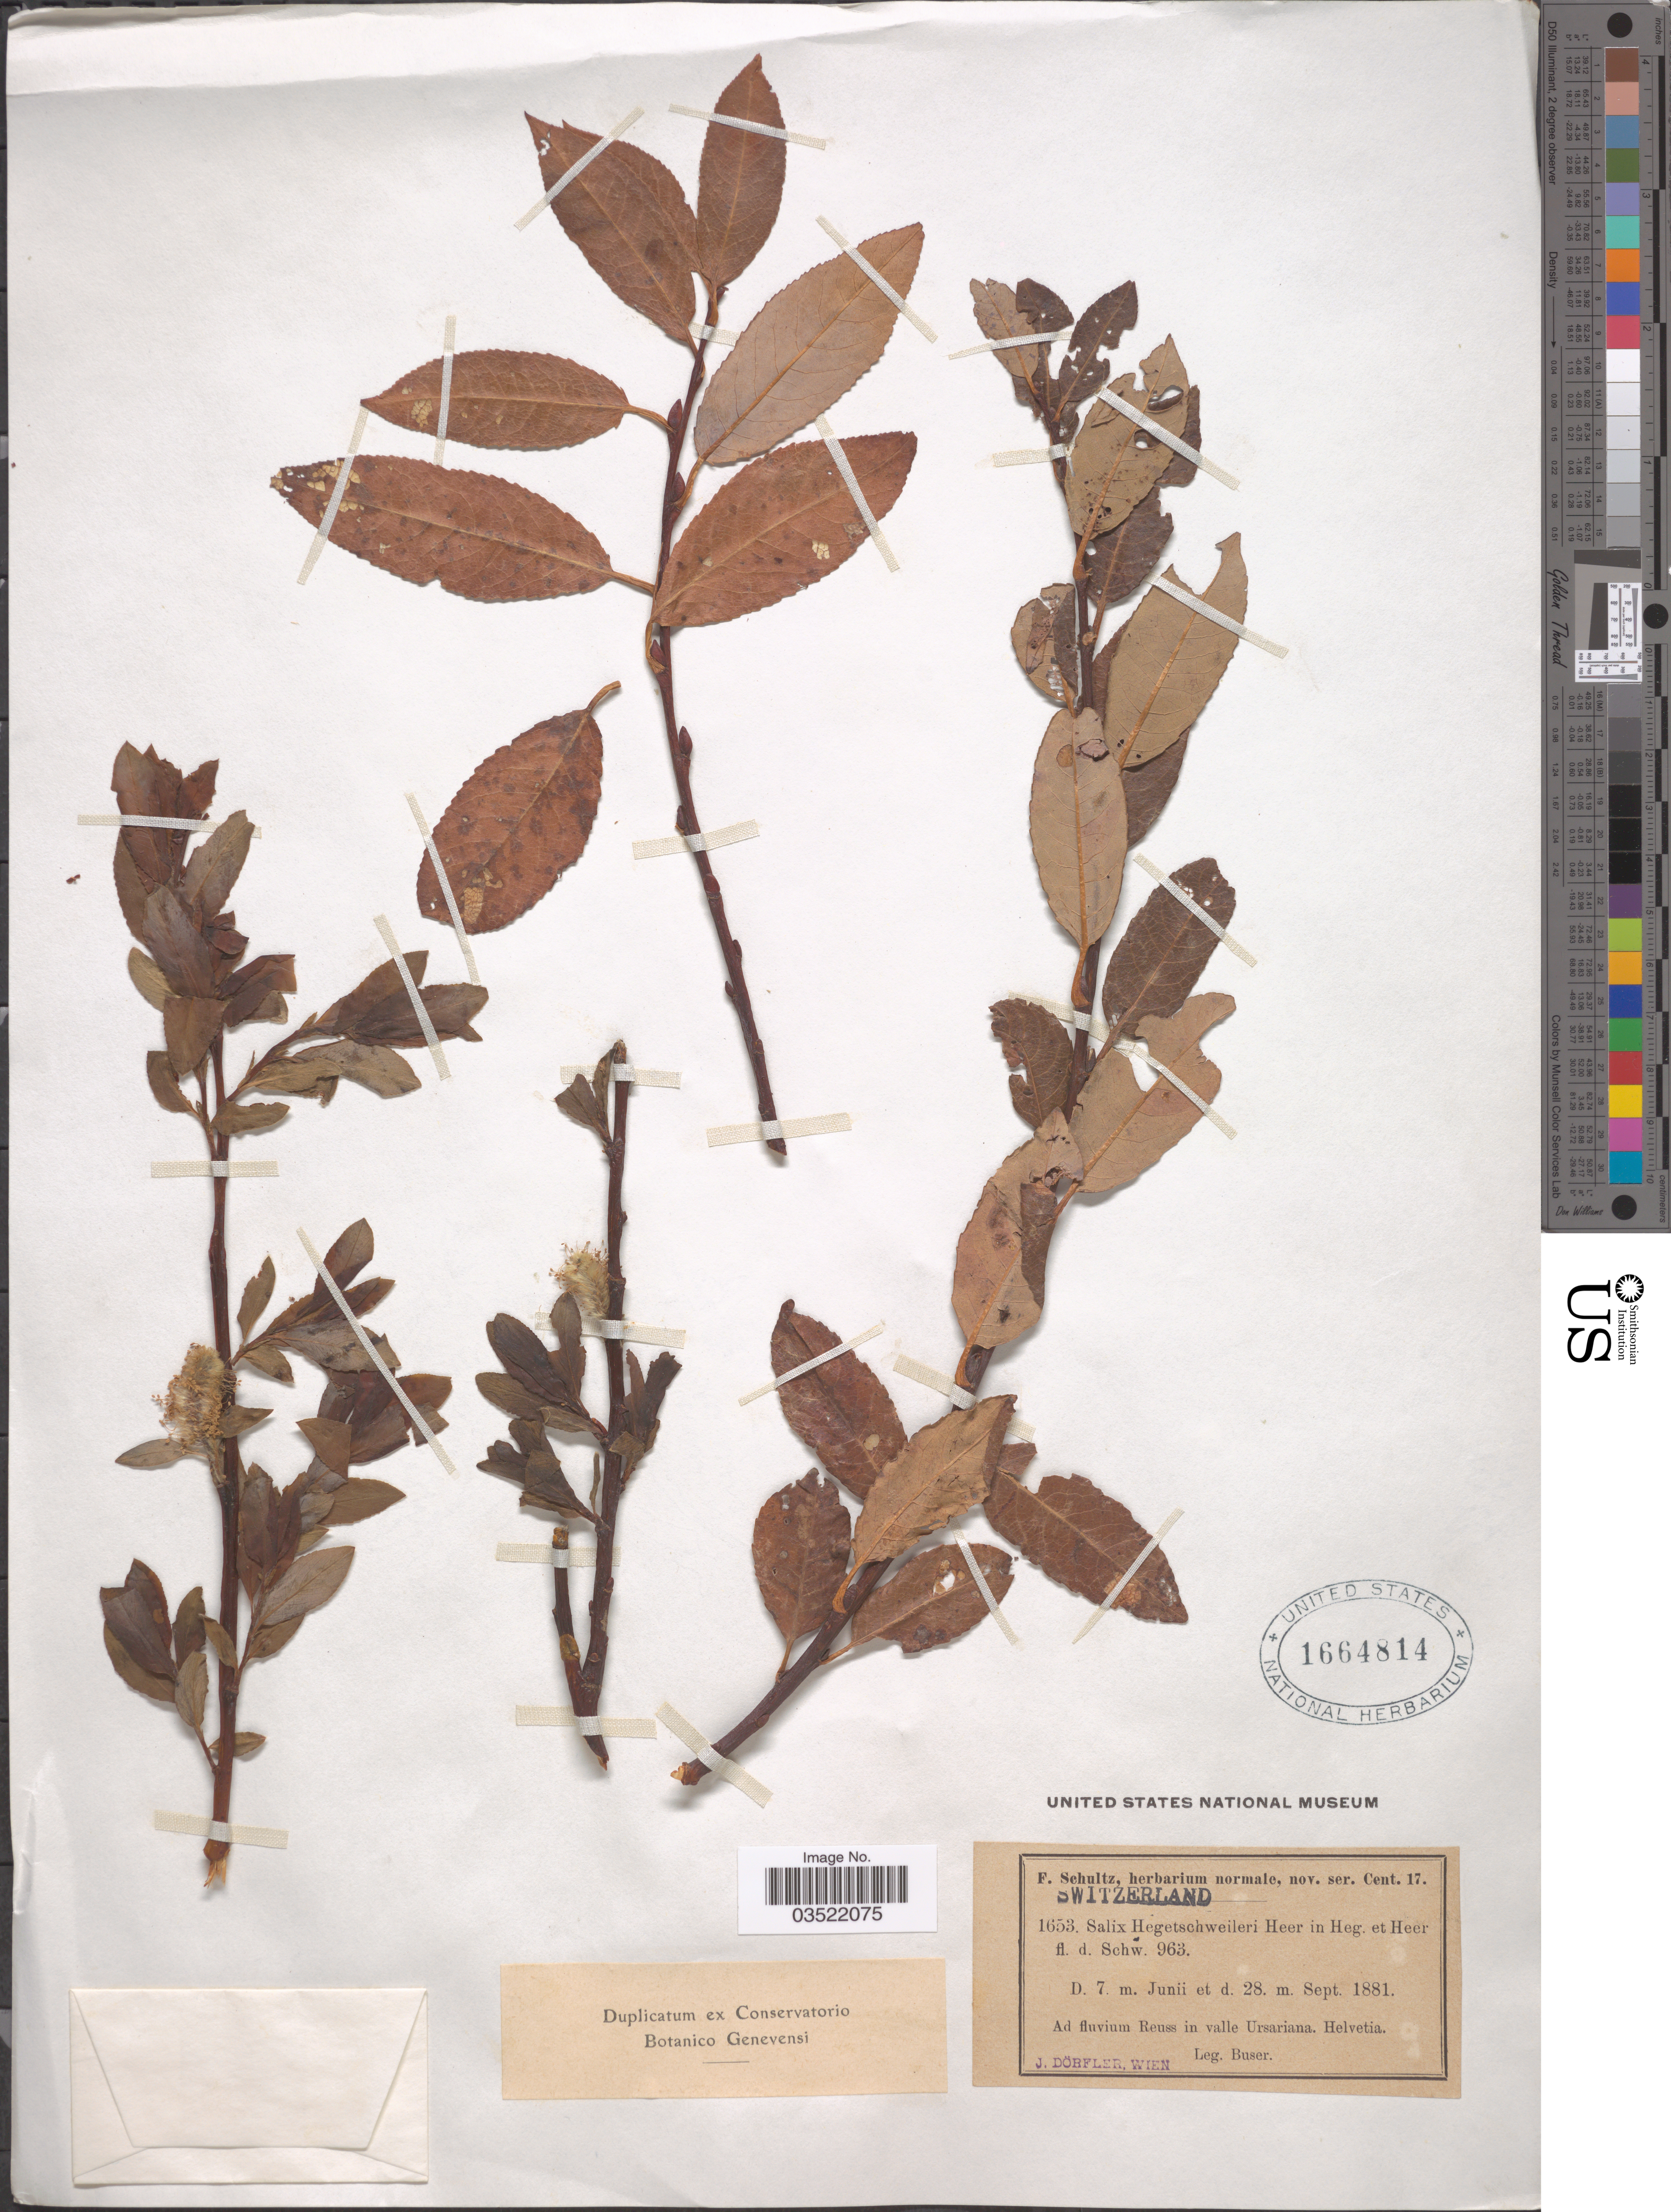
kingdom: Plantae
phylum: Tracheophyta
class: Magnoliopsida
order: Malpighiales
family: Salicaceae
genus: Salix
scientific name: Salix hegetschweileri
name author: Heer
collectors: Buser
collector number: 1653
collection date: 1881-06-07/1881-09-28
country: Switzerland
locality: Ad fluvium Reuss in valle Ursariana. Helvetia.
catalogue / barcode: US 1664814